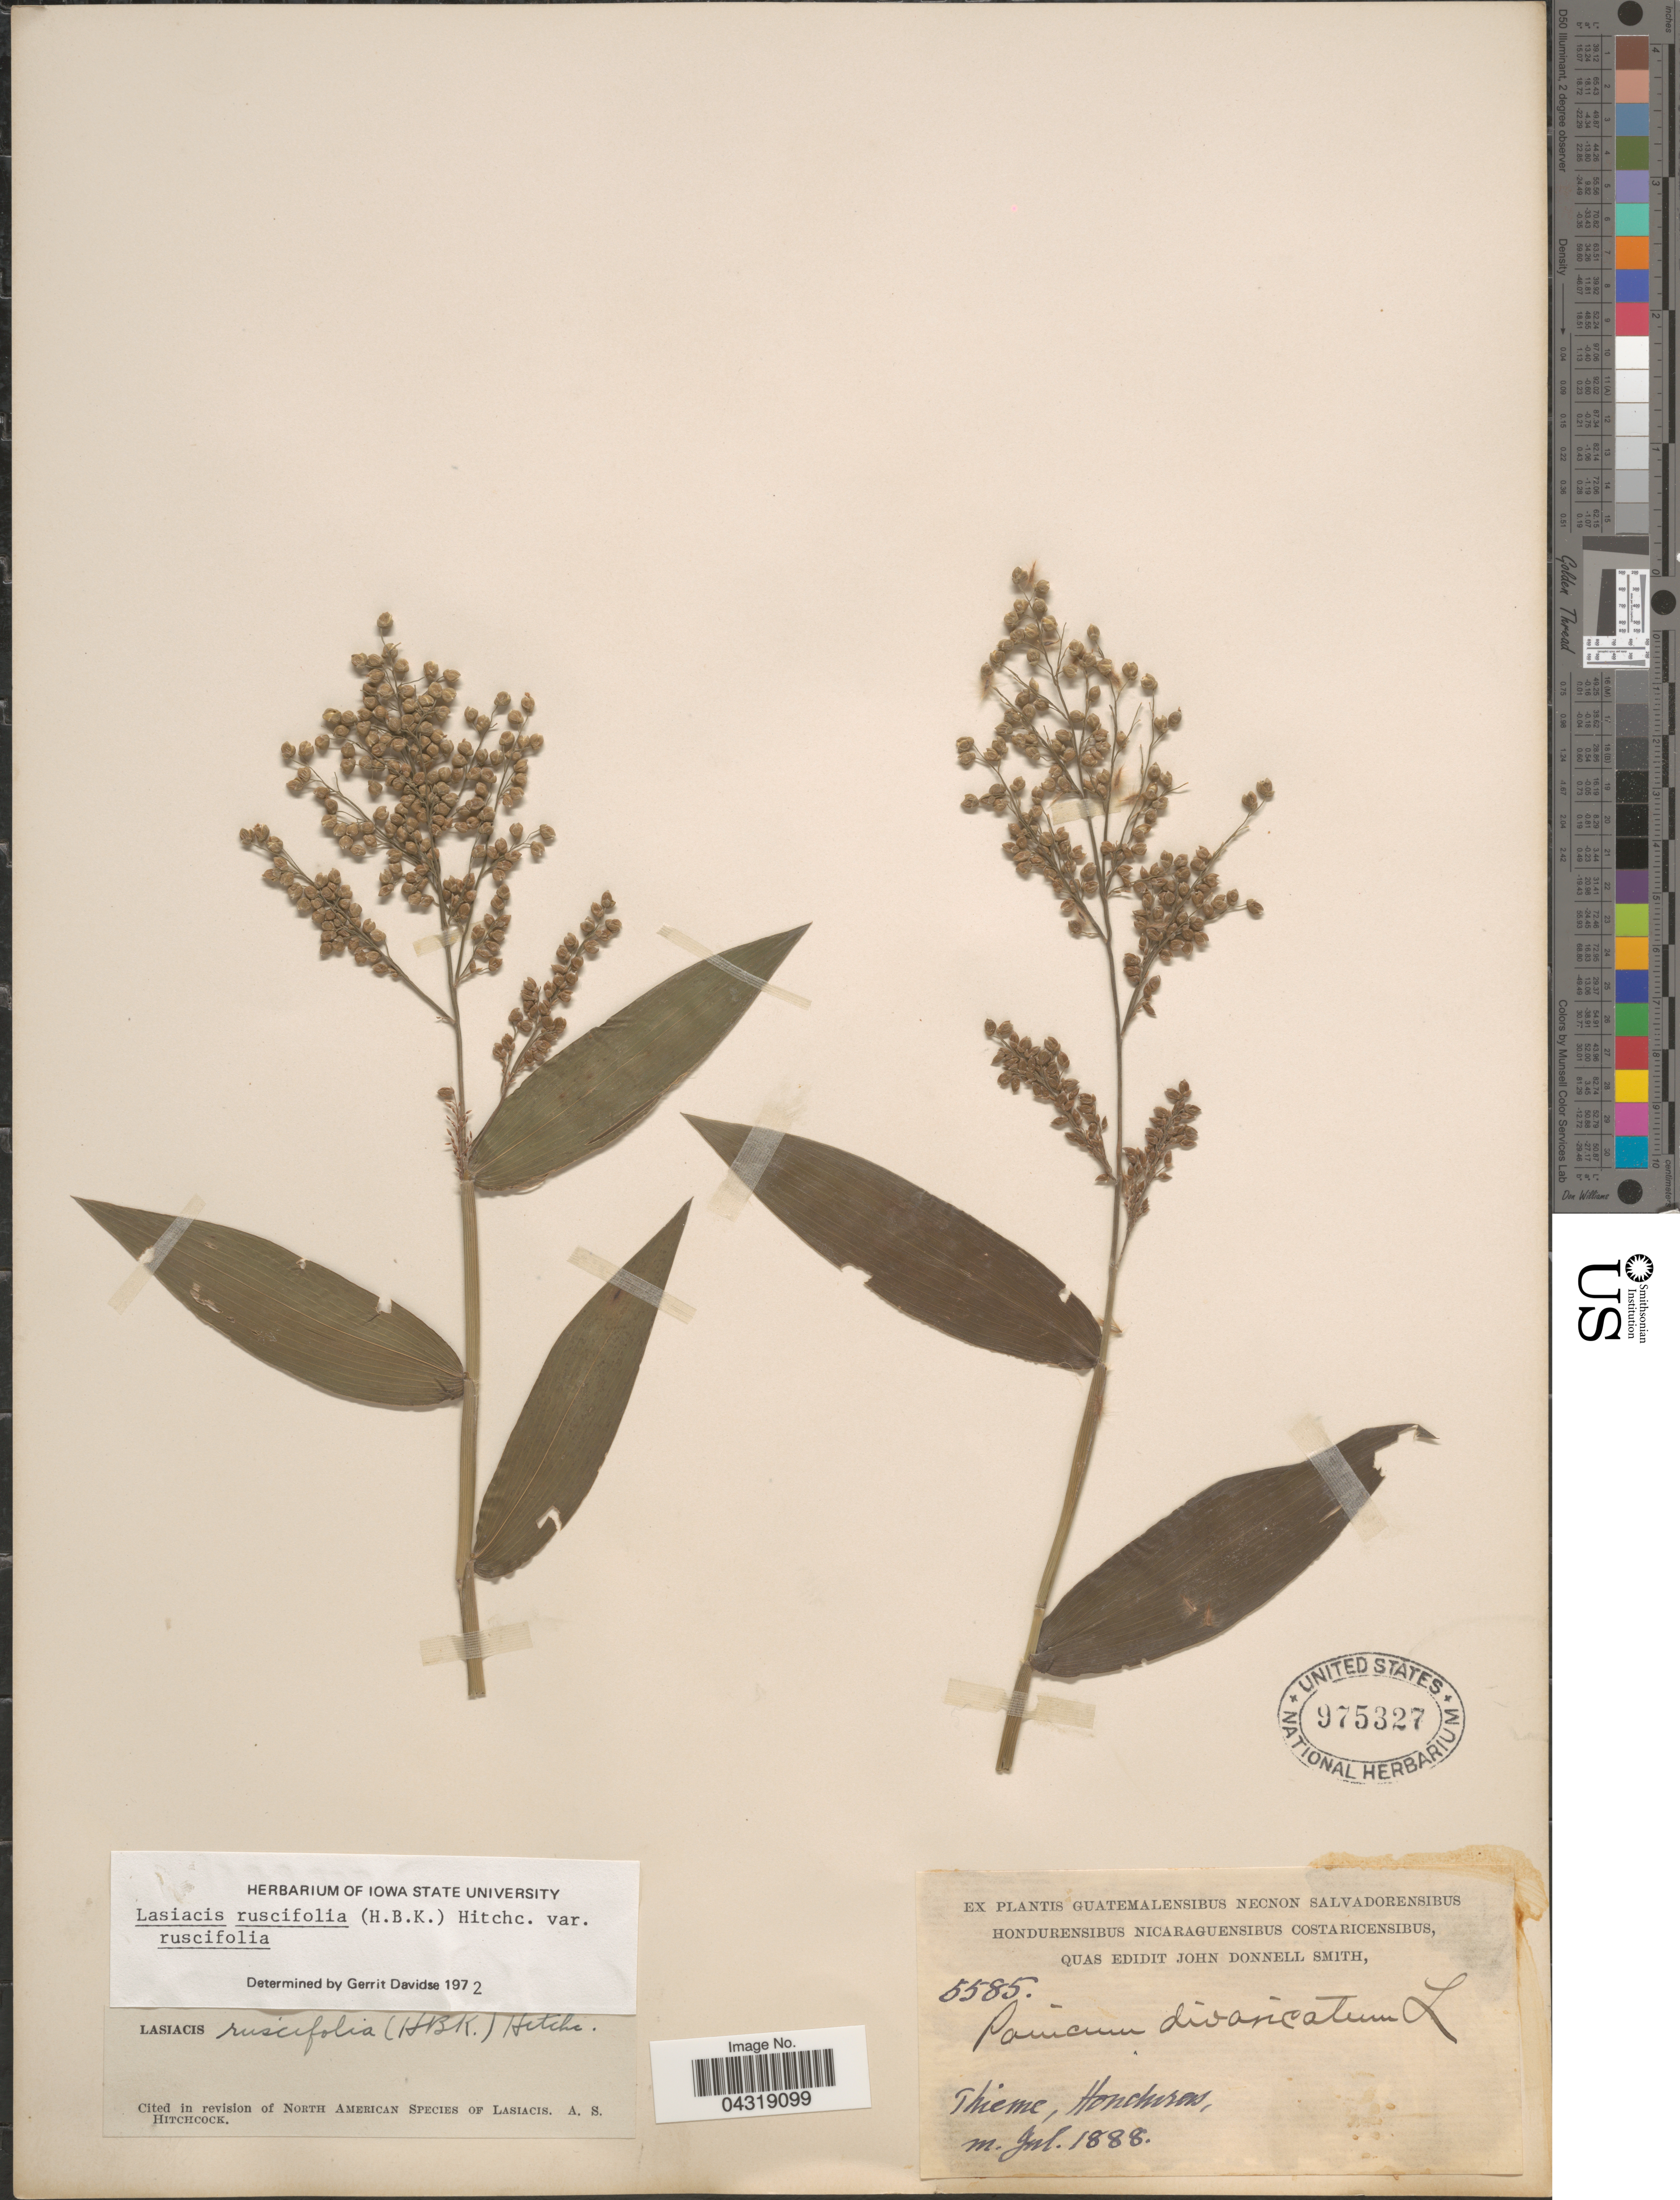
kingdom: Plantae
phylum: Tracheophyta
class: Liliopsida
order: Poales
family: Poaceae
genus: Lasiacis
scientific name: Lasiacis ruscifolia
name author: (Kunth) Hitchc.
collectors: J. Donnell Smith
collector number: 5585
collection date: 1888-07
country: Honduras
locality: Thieme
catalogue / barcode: US 975327